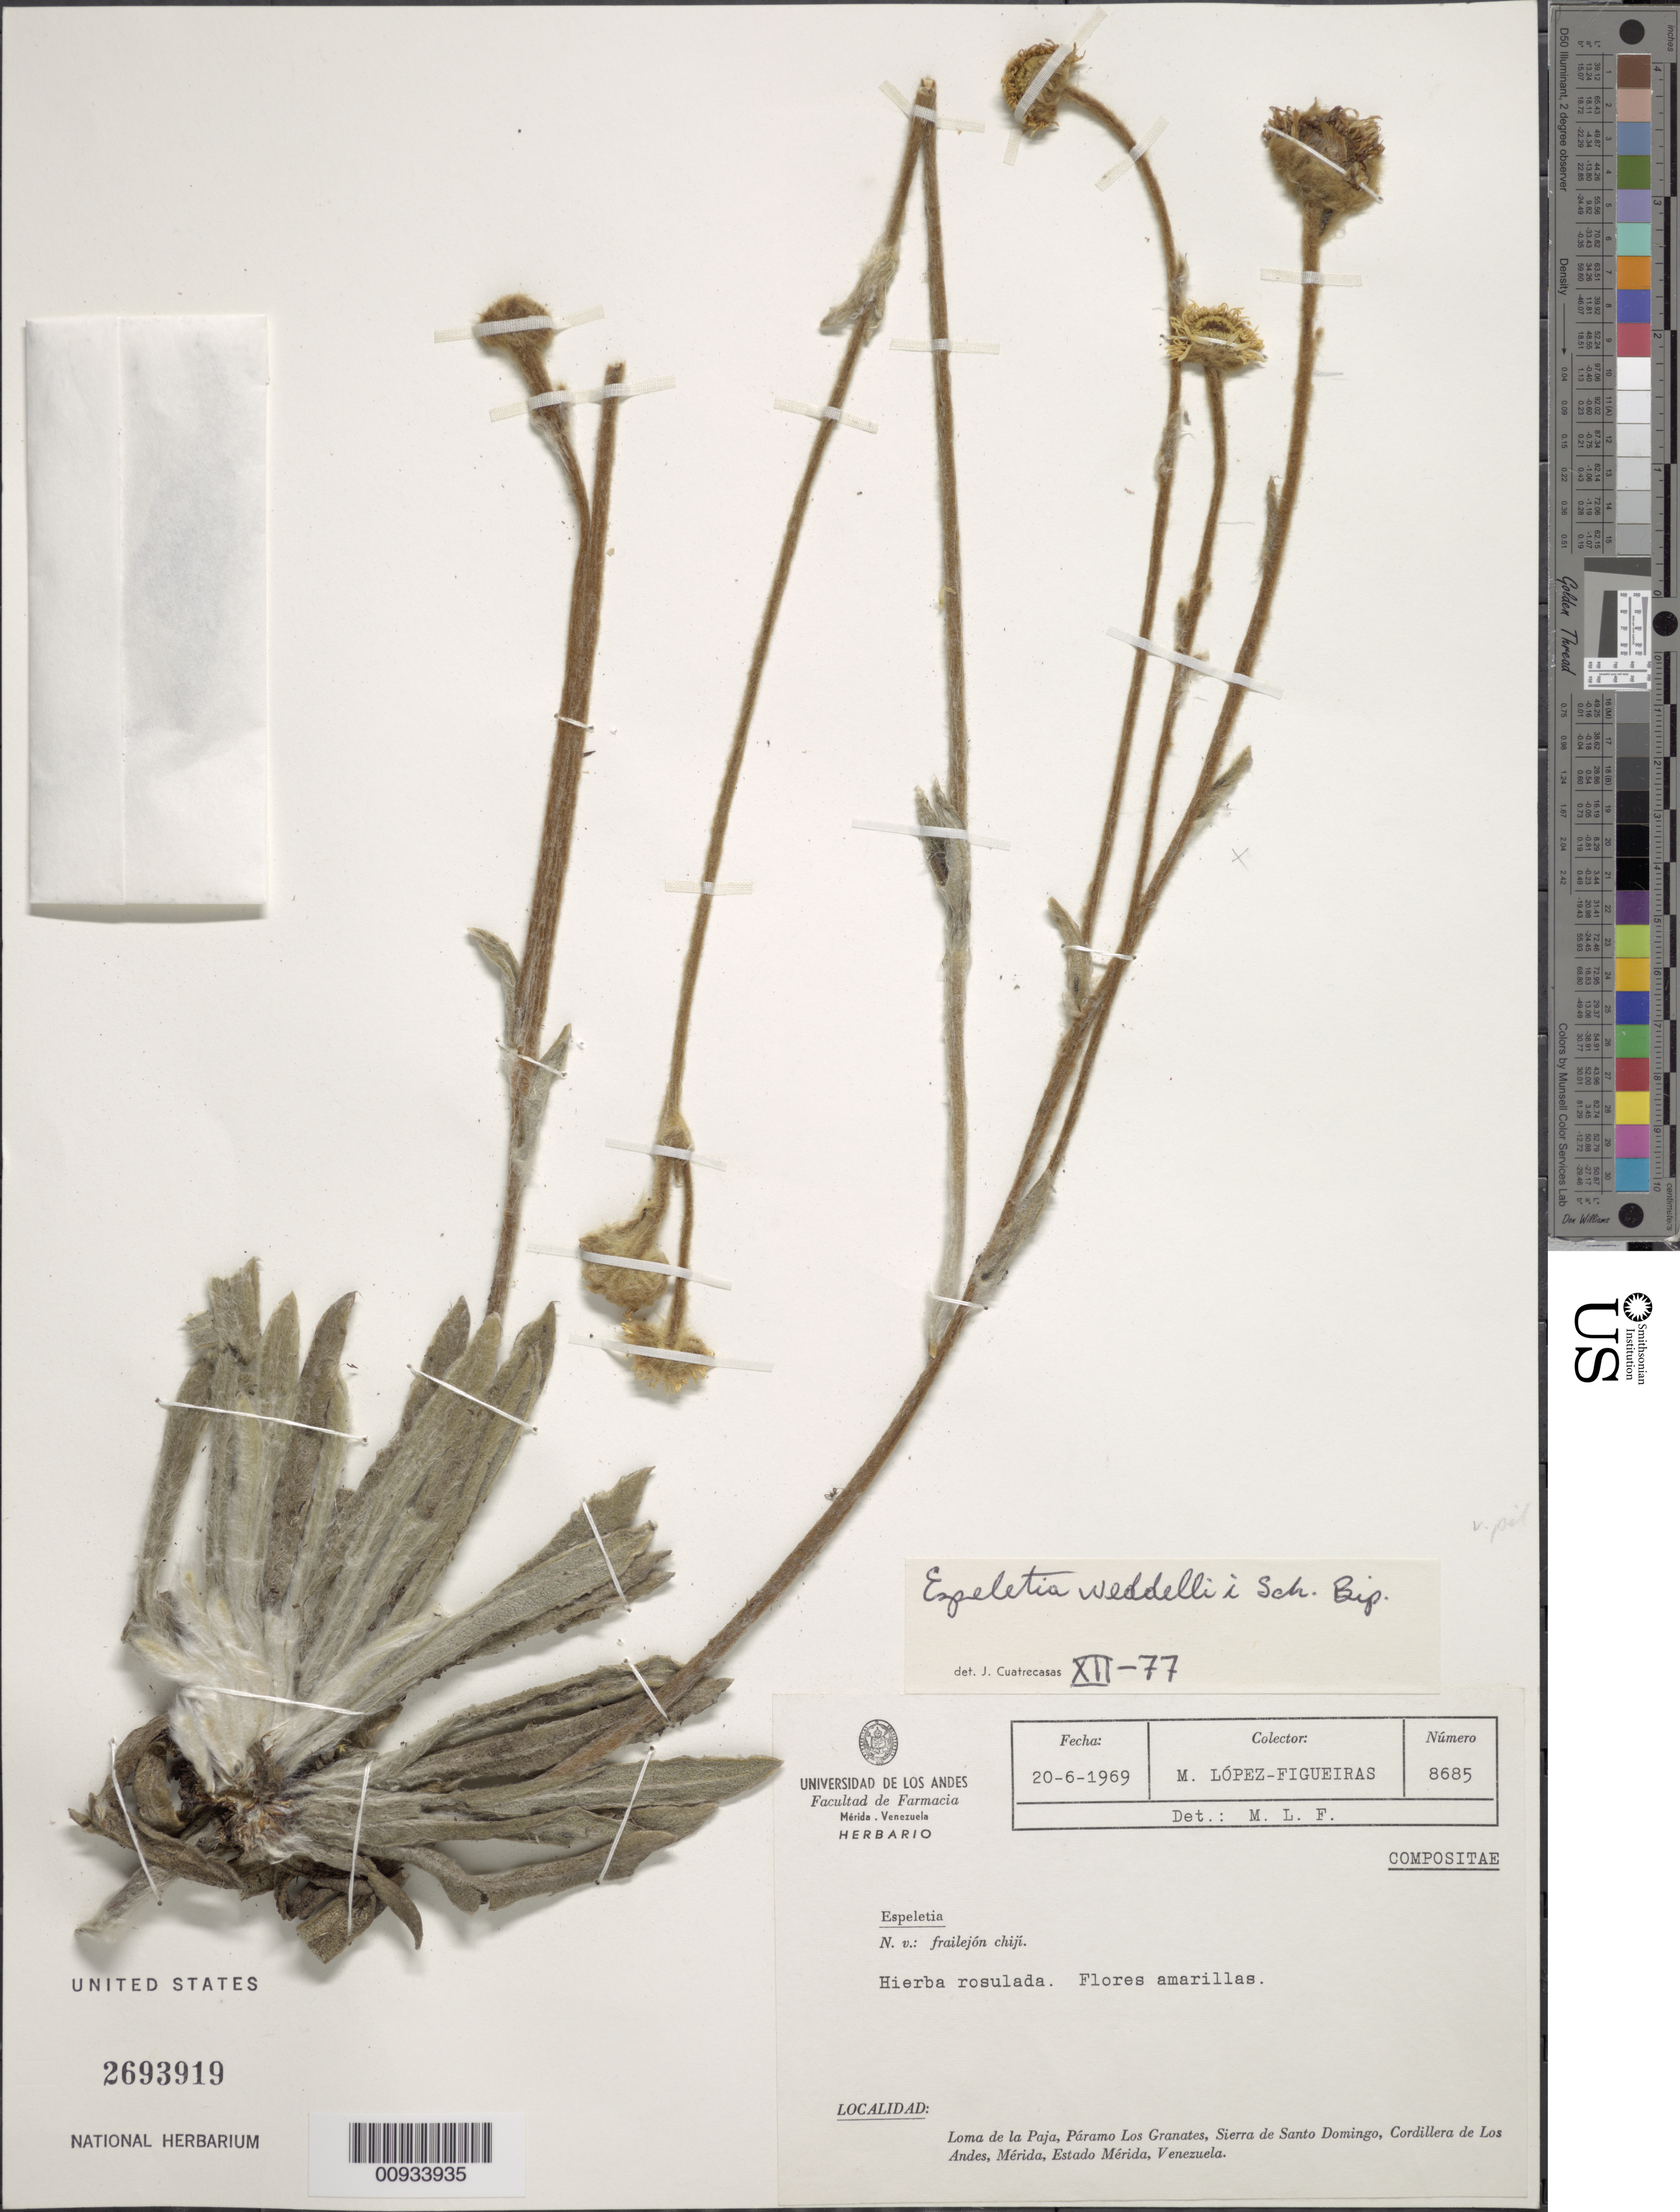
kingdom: Plantae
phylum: Tracheophyta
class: Magnoliopsida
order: Asterales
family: Asteraceae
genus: Espeletia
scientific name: Espeletia weddellii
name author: Sch. Bip. ex Wedd.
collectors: M. López Figueiras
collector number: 8685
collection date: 1969-06-20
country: Venezuela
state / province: Mérida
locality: Loma de la Paja, Paramo Los Granates, Sierra de Santo Domingo, Cordillera de Los Andes, Merida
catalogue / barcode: US 2693919